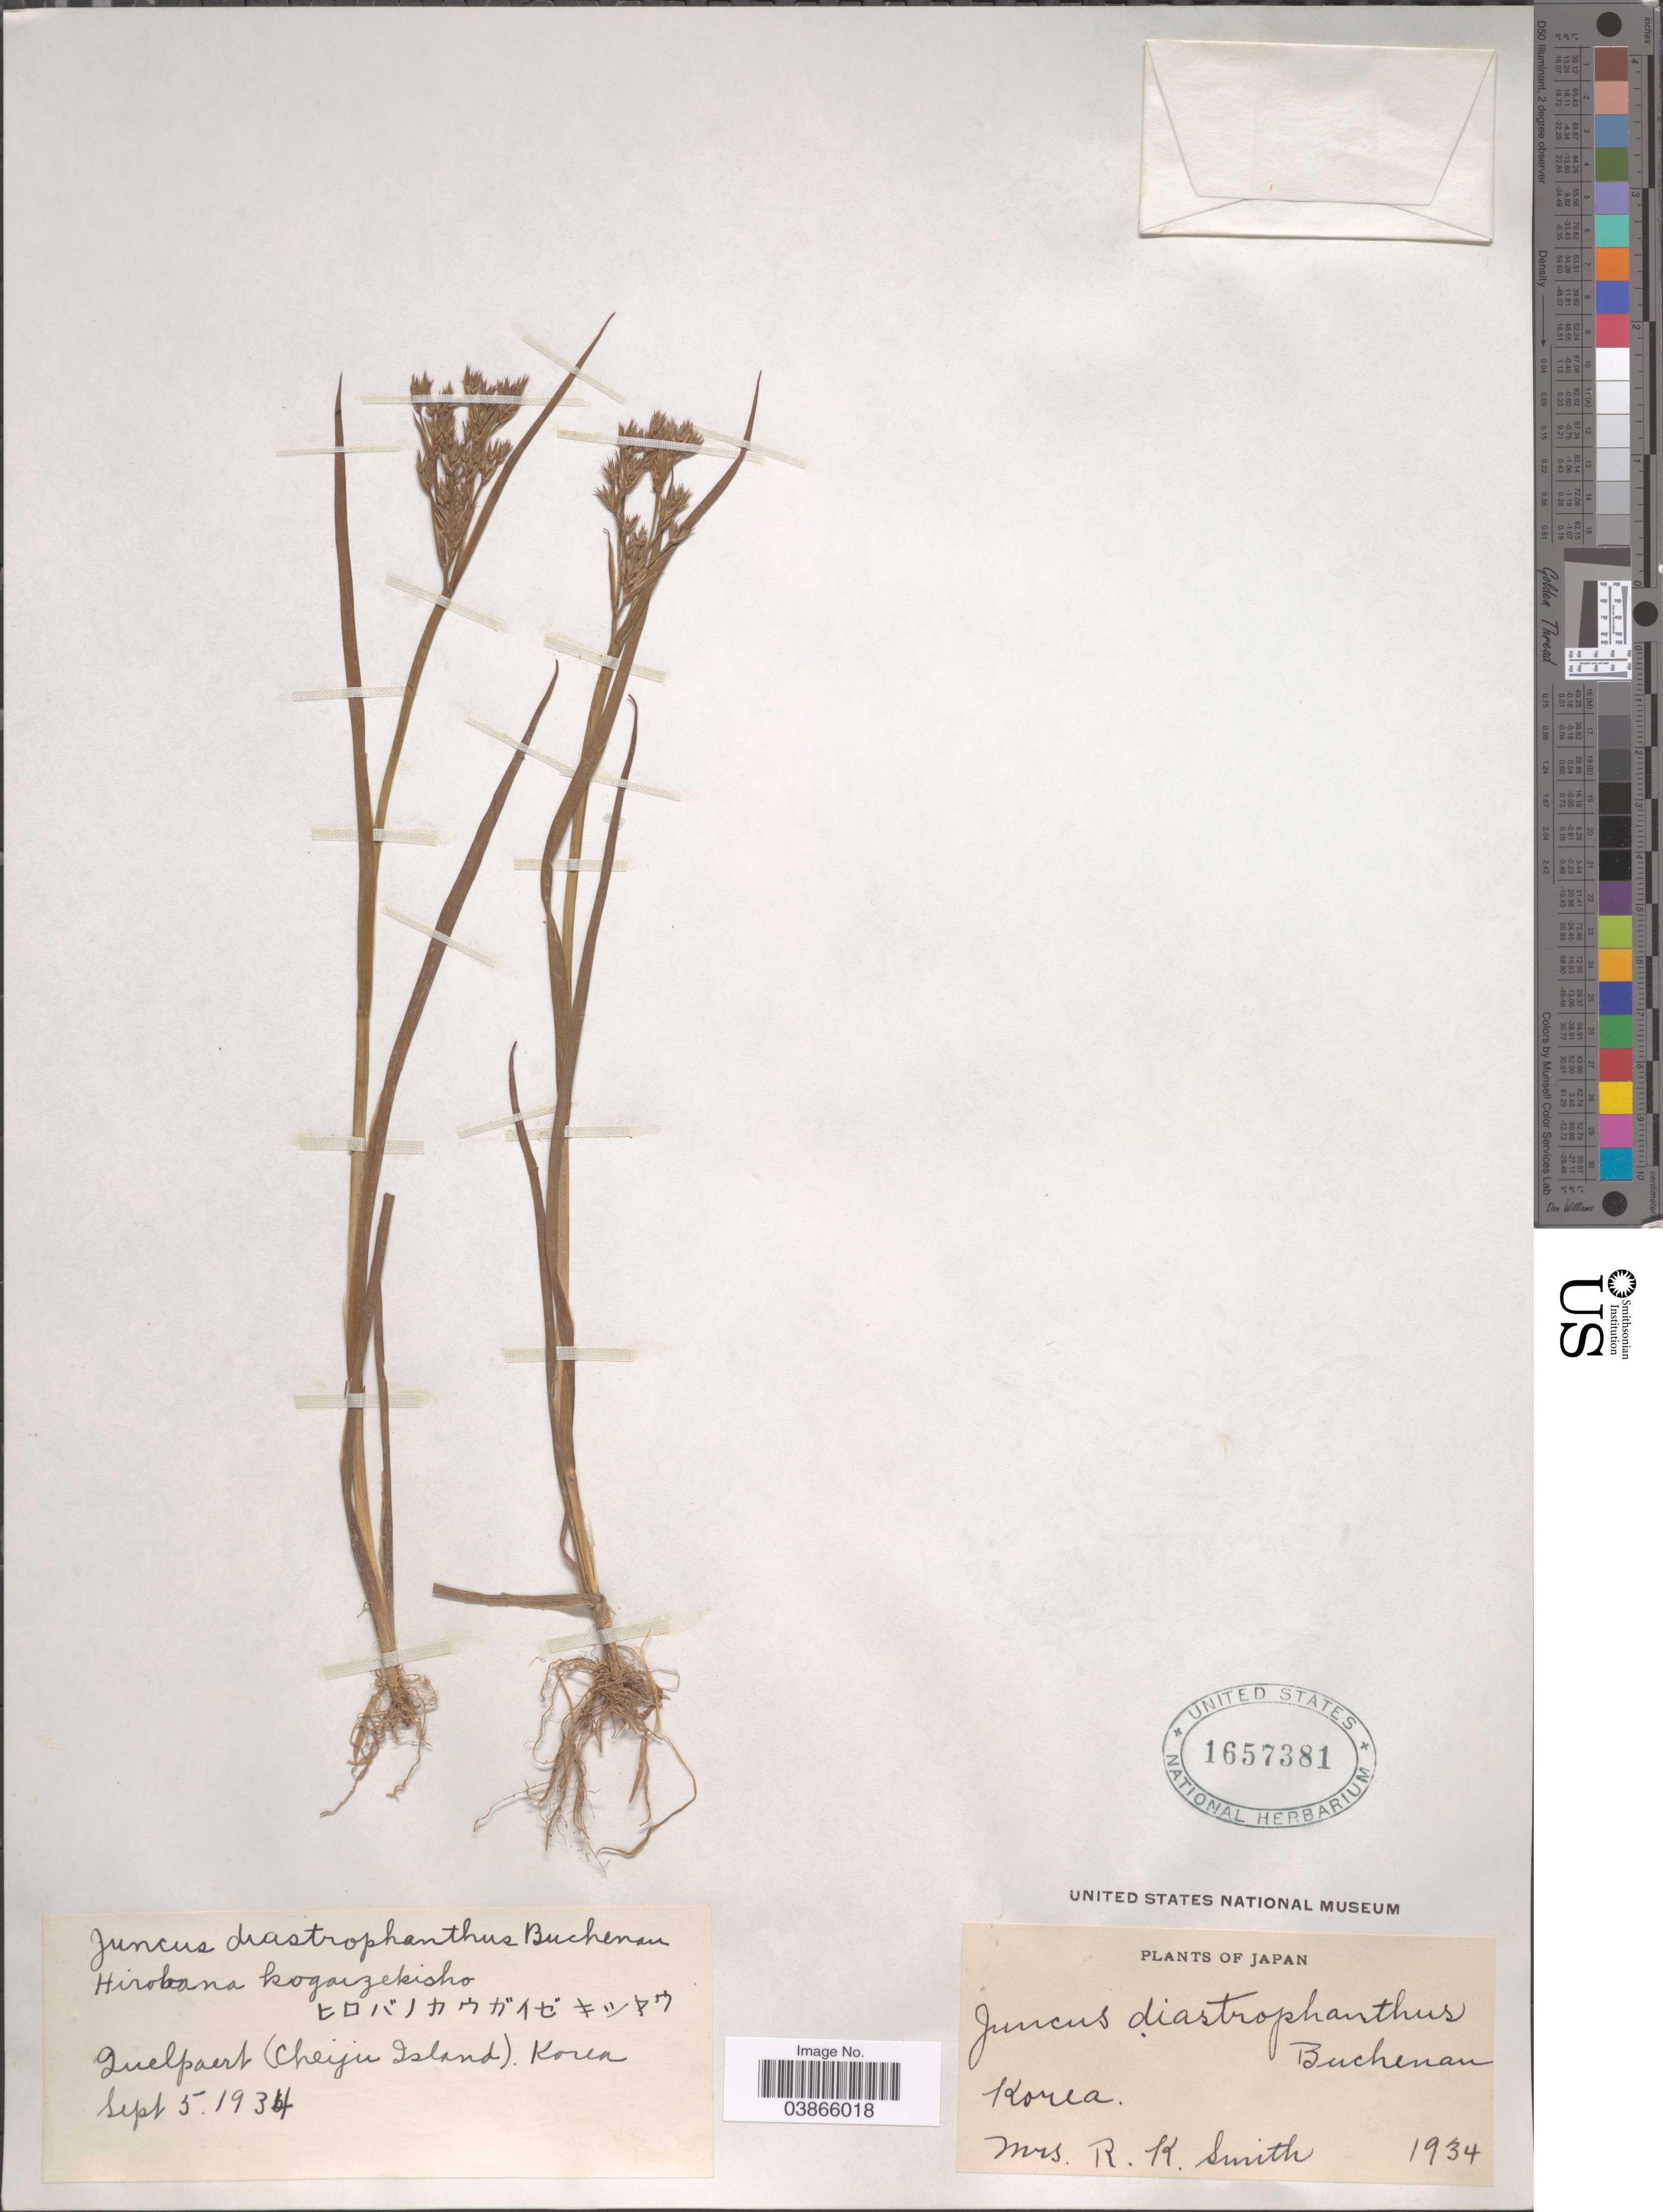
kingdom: Plantae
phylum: Tracheophyta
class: Liliopsida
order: Poales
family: Juncaceae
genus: Juncus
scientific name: Juncus diastrophanthus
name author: Buchenau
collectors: R. Smith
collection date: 1934-09-05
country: South Korea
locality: Quelpaert (Cheiju Island).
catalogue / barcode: US 1657381